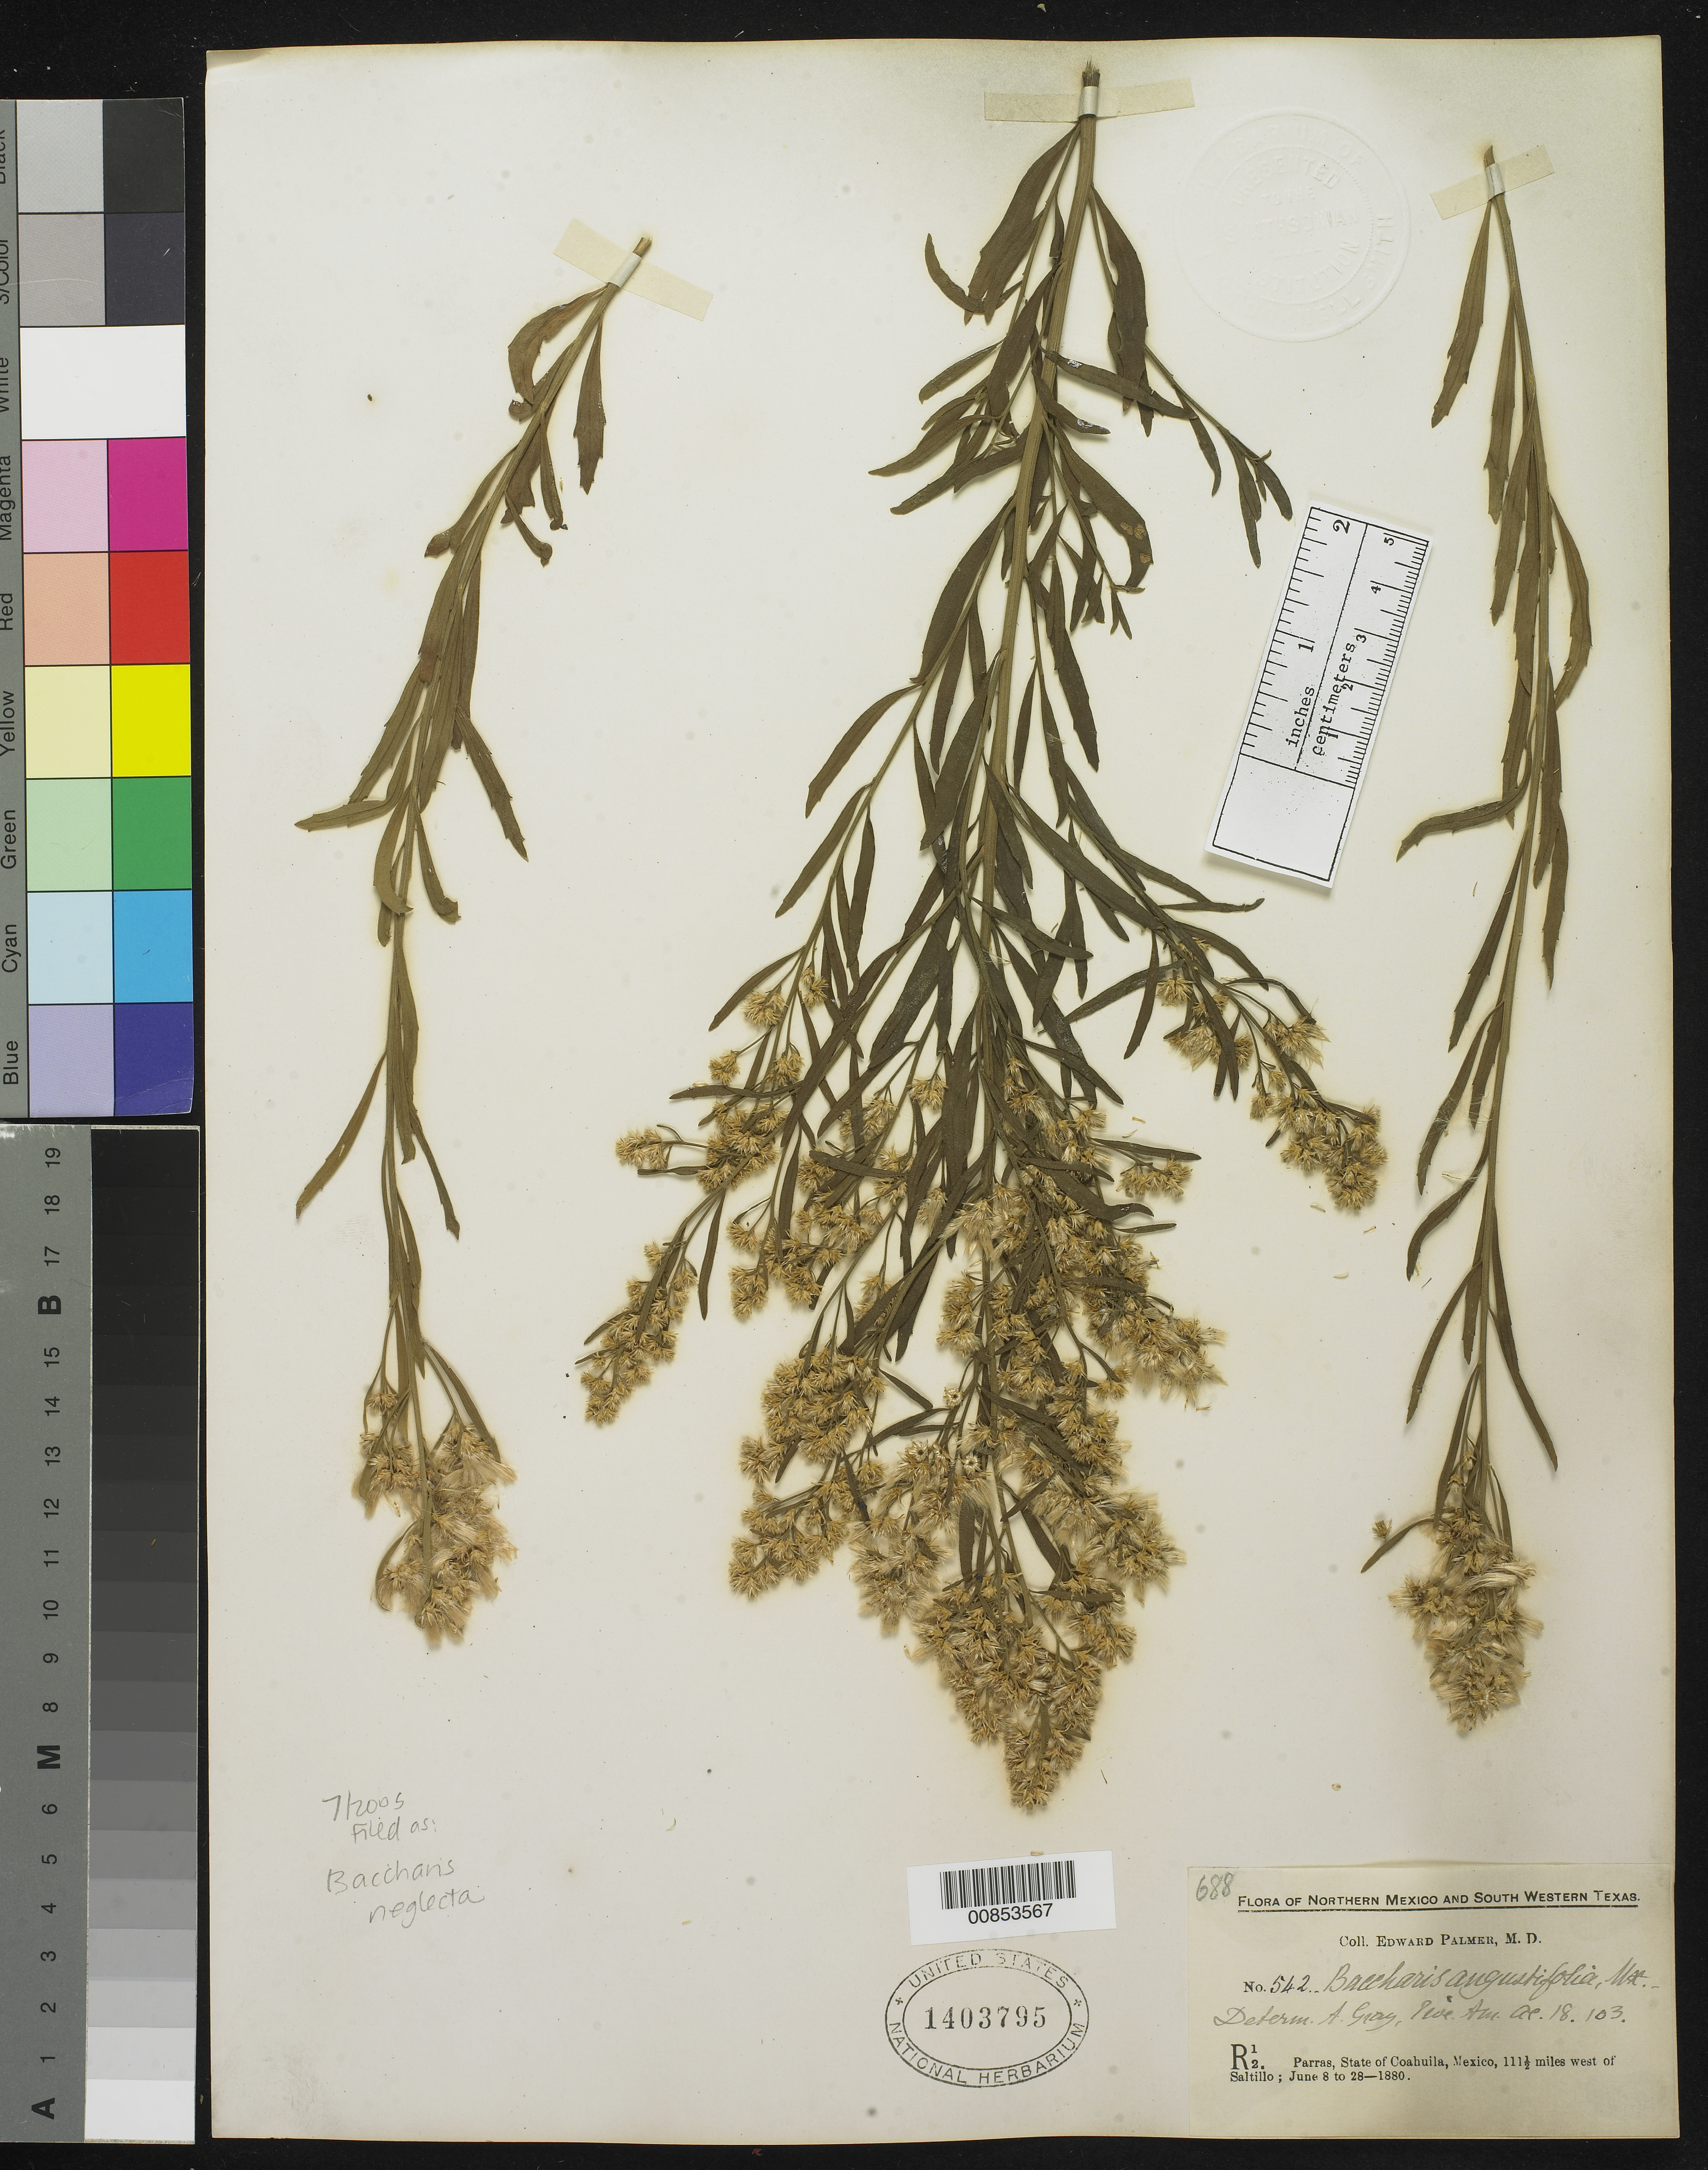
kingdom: Plantae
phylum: Tracheophyta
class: Magnoliopsida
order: Asterales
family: Asteraceae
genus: Baccharis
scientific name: Baccharis neglecta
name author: Britton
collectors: E. Palmer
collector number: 542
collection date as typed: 08 Jun 1880 to 28 Jun 1880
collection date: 1880-06-08/1880-06-28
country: Mexico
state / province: Coahuila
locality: R12. Parras, Coahuila, 111½ miles west of Saltillo.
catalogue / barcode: US 1403795